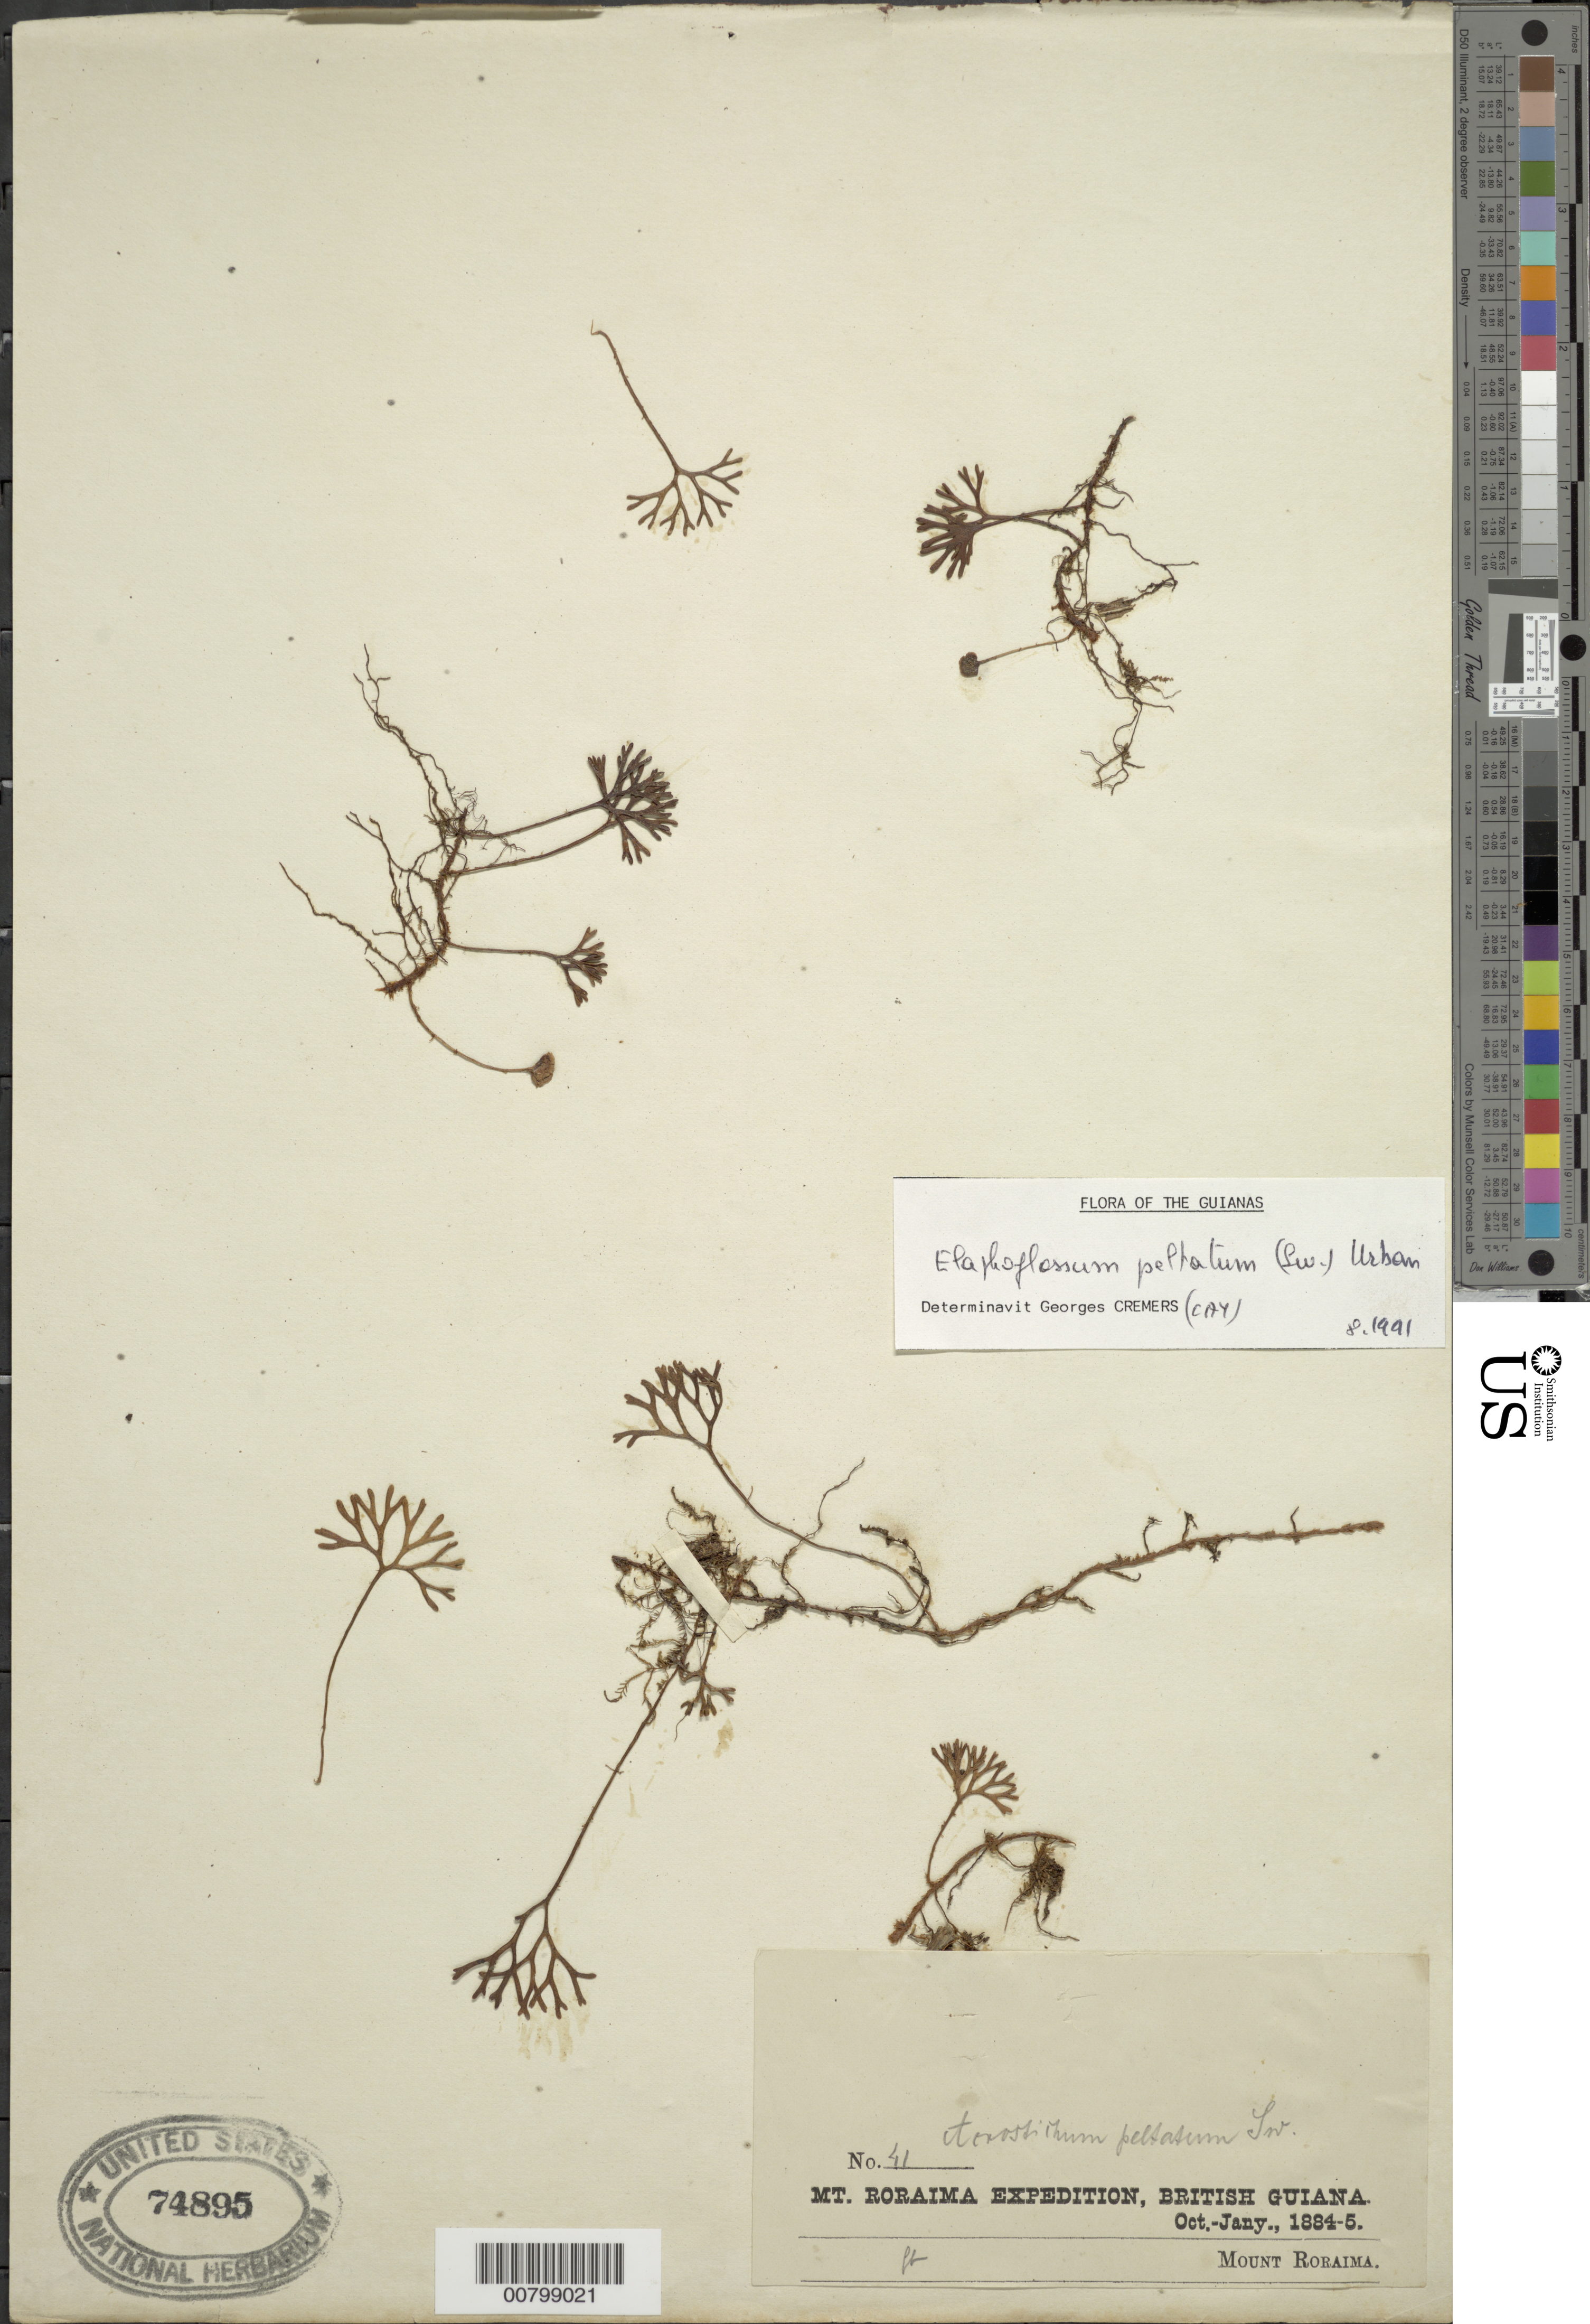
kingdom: Plantae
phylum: Tracheophyta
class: Polypodiopsida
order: Polypodiales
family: Dryopteridaceae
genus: Elaphoglossum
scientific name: Elaphoglossum peltatum f. peltatum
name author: (Sw.) Urb.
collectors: E. F. im Thurn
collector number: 41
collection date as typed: October 1884 to January 1895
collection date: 1884-10/1895-01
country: Guyana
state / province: Cuyuni-Mazaruni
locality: Mt. Roraima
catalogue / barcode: US 74895